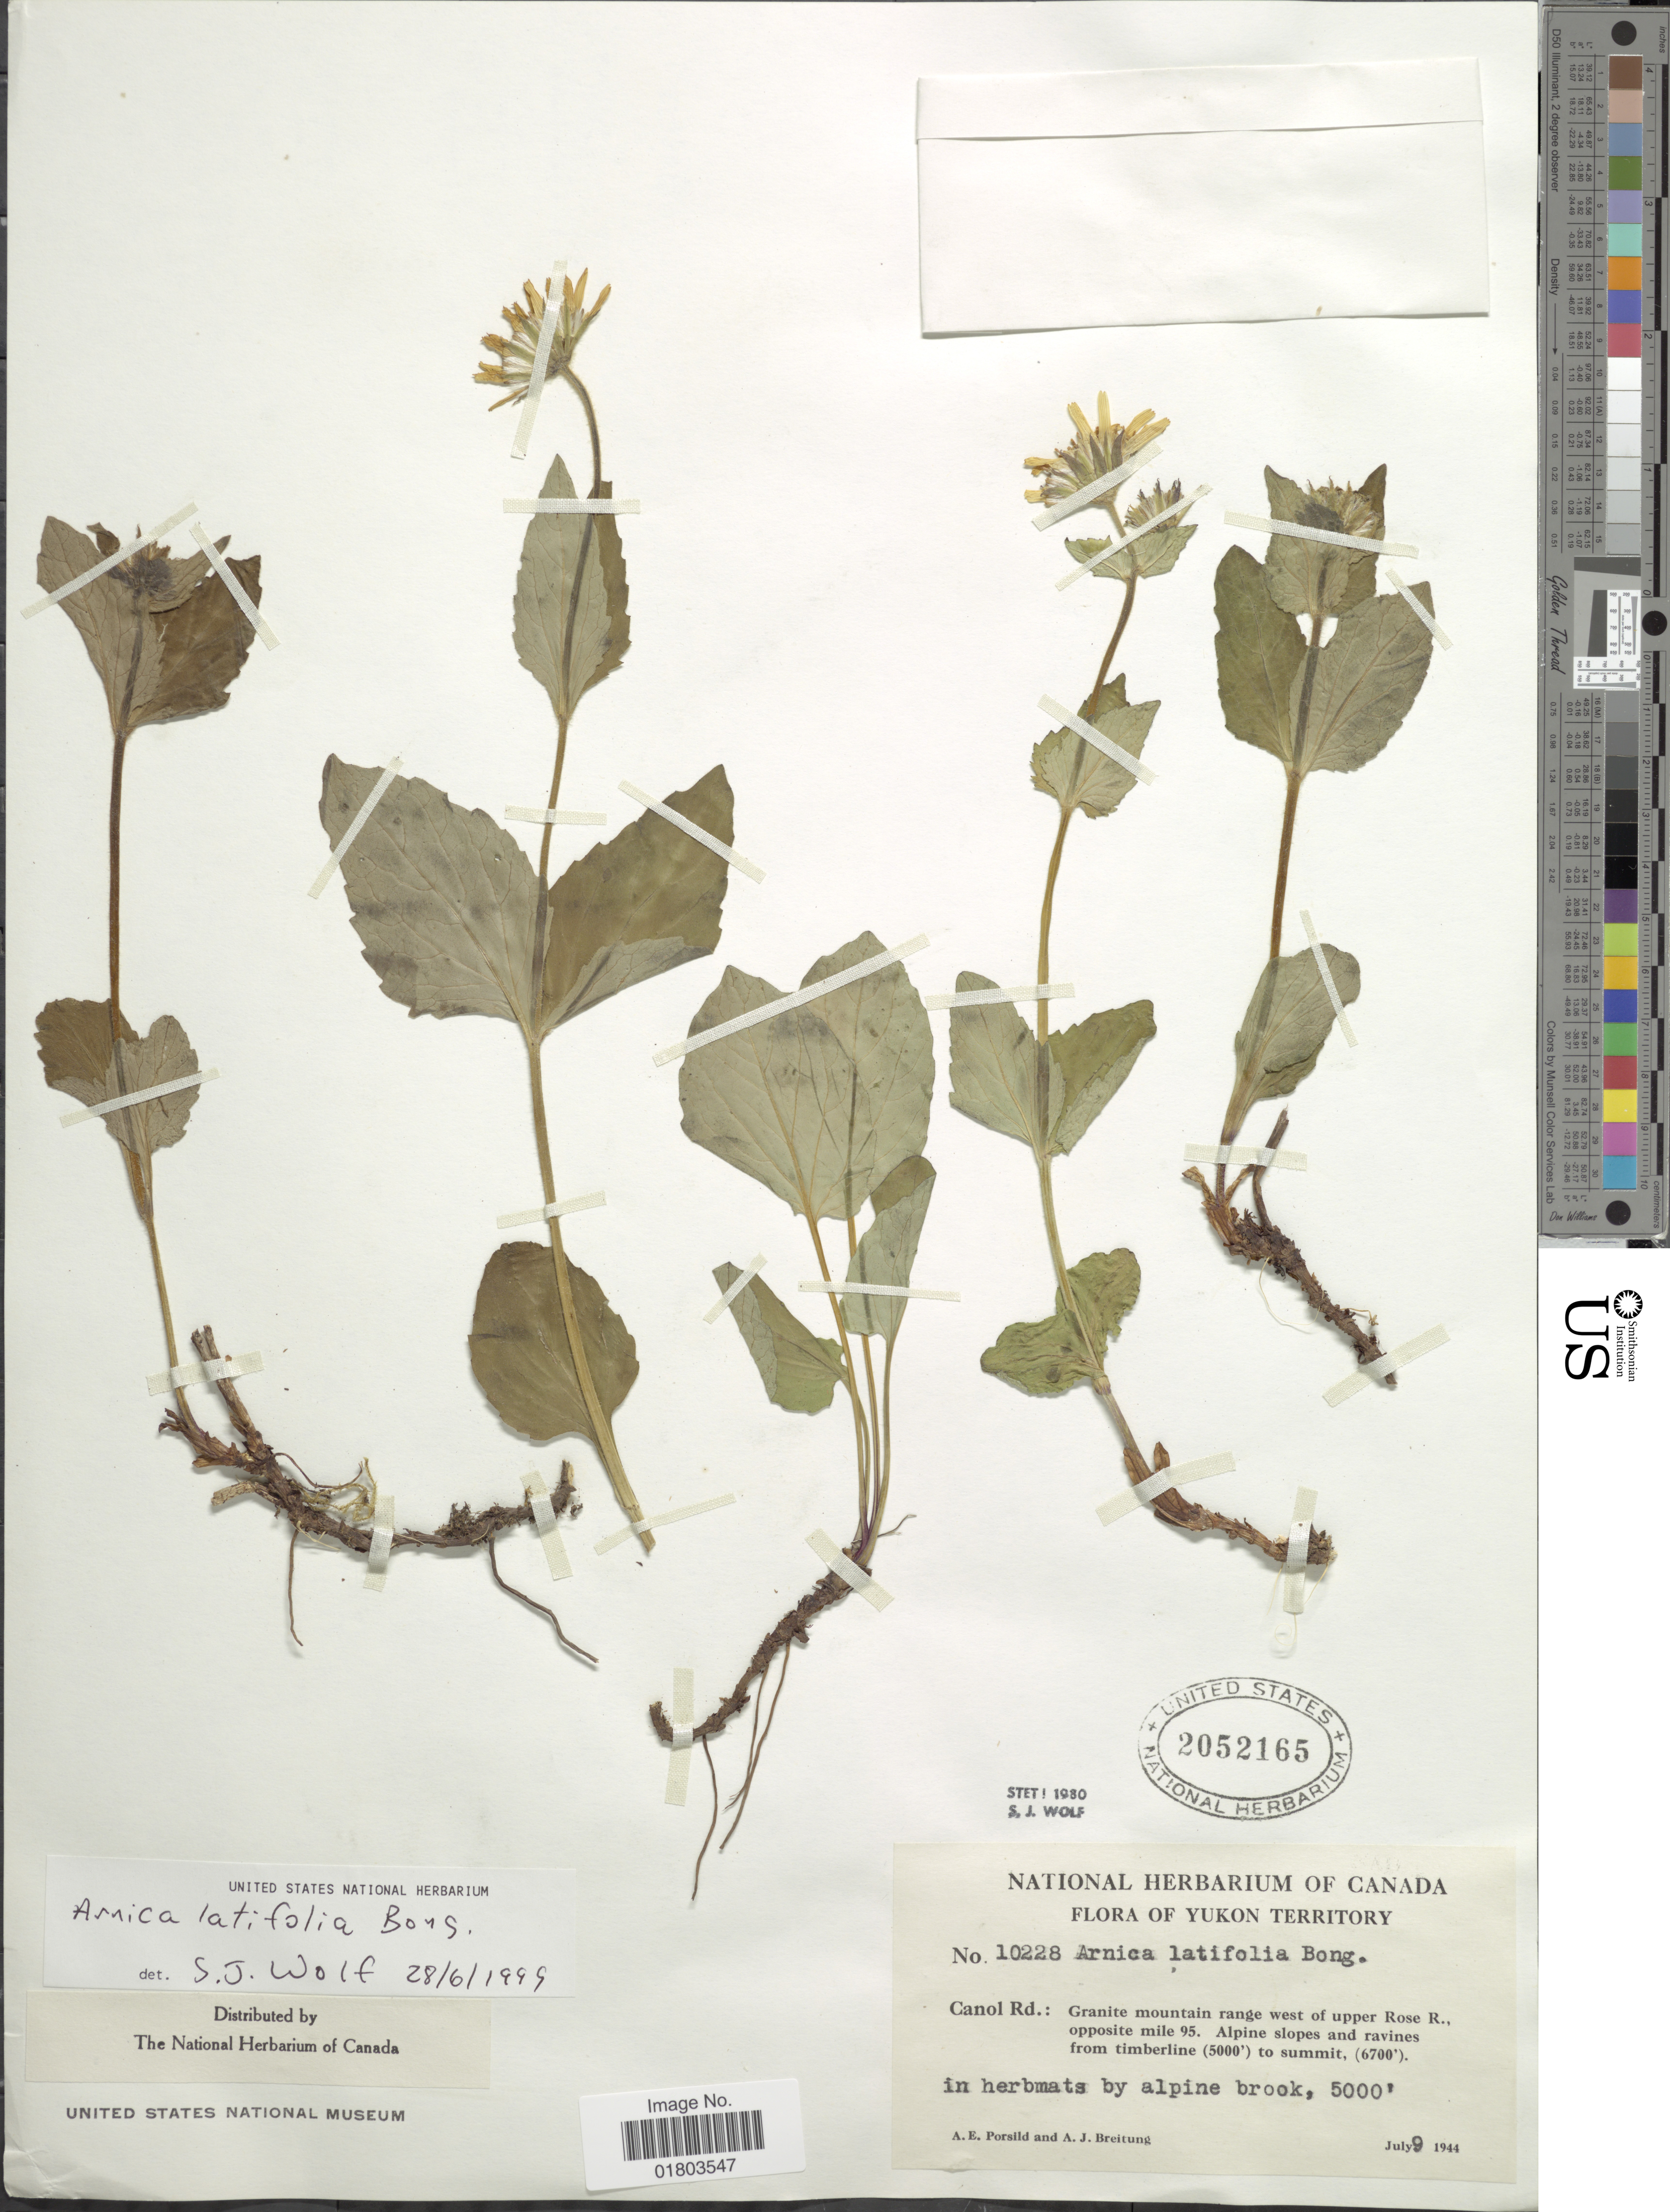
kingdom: Plantae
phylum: Tracheophyta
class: Magnoliopsida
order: Asterales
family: Asteraceae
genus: Arnica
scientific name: Arnica latifolia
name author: Bong.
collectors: A. E. Porsild & A. Breitung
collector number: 10228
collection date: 1944-07-09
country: Canada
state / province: Yukon Territory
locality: Canol Rd.: Granite mountain range west of upper Rose R., opposite mile 95. alpine slopes and ravines from timberlne to summit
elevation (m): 1524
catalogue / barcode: US 2052165